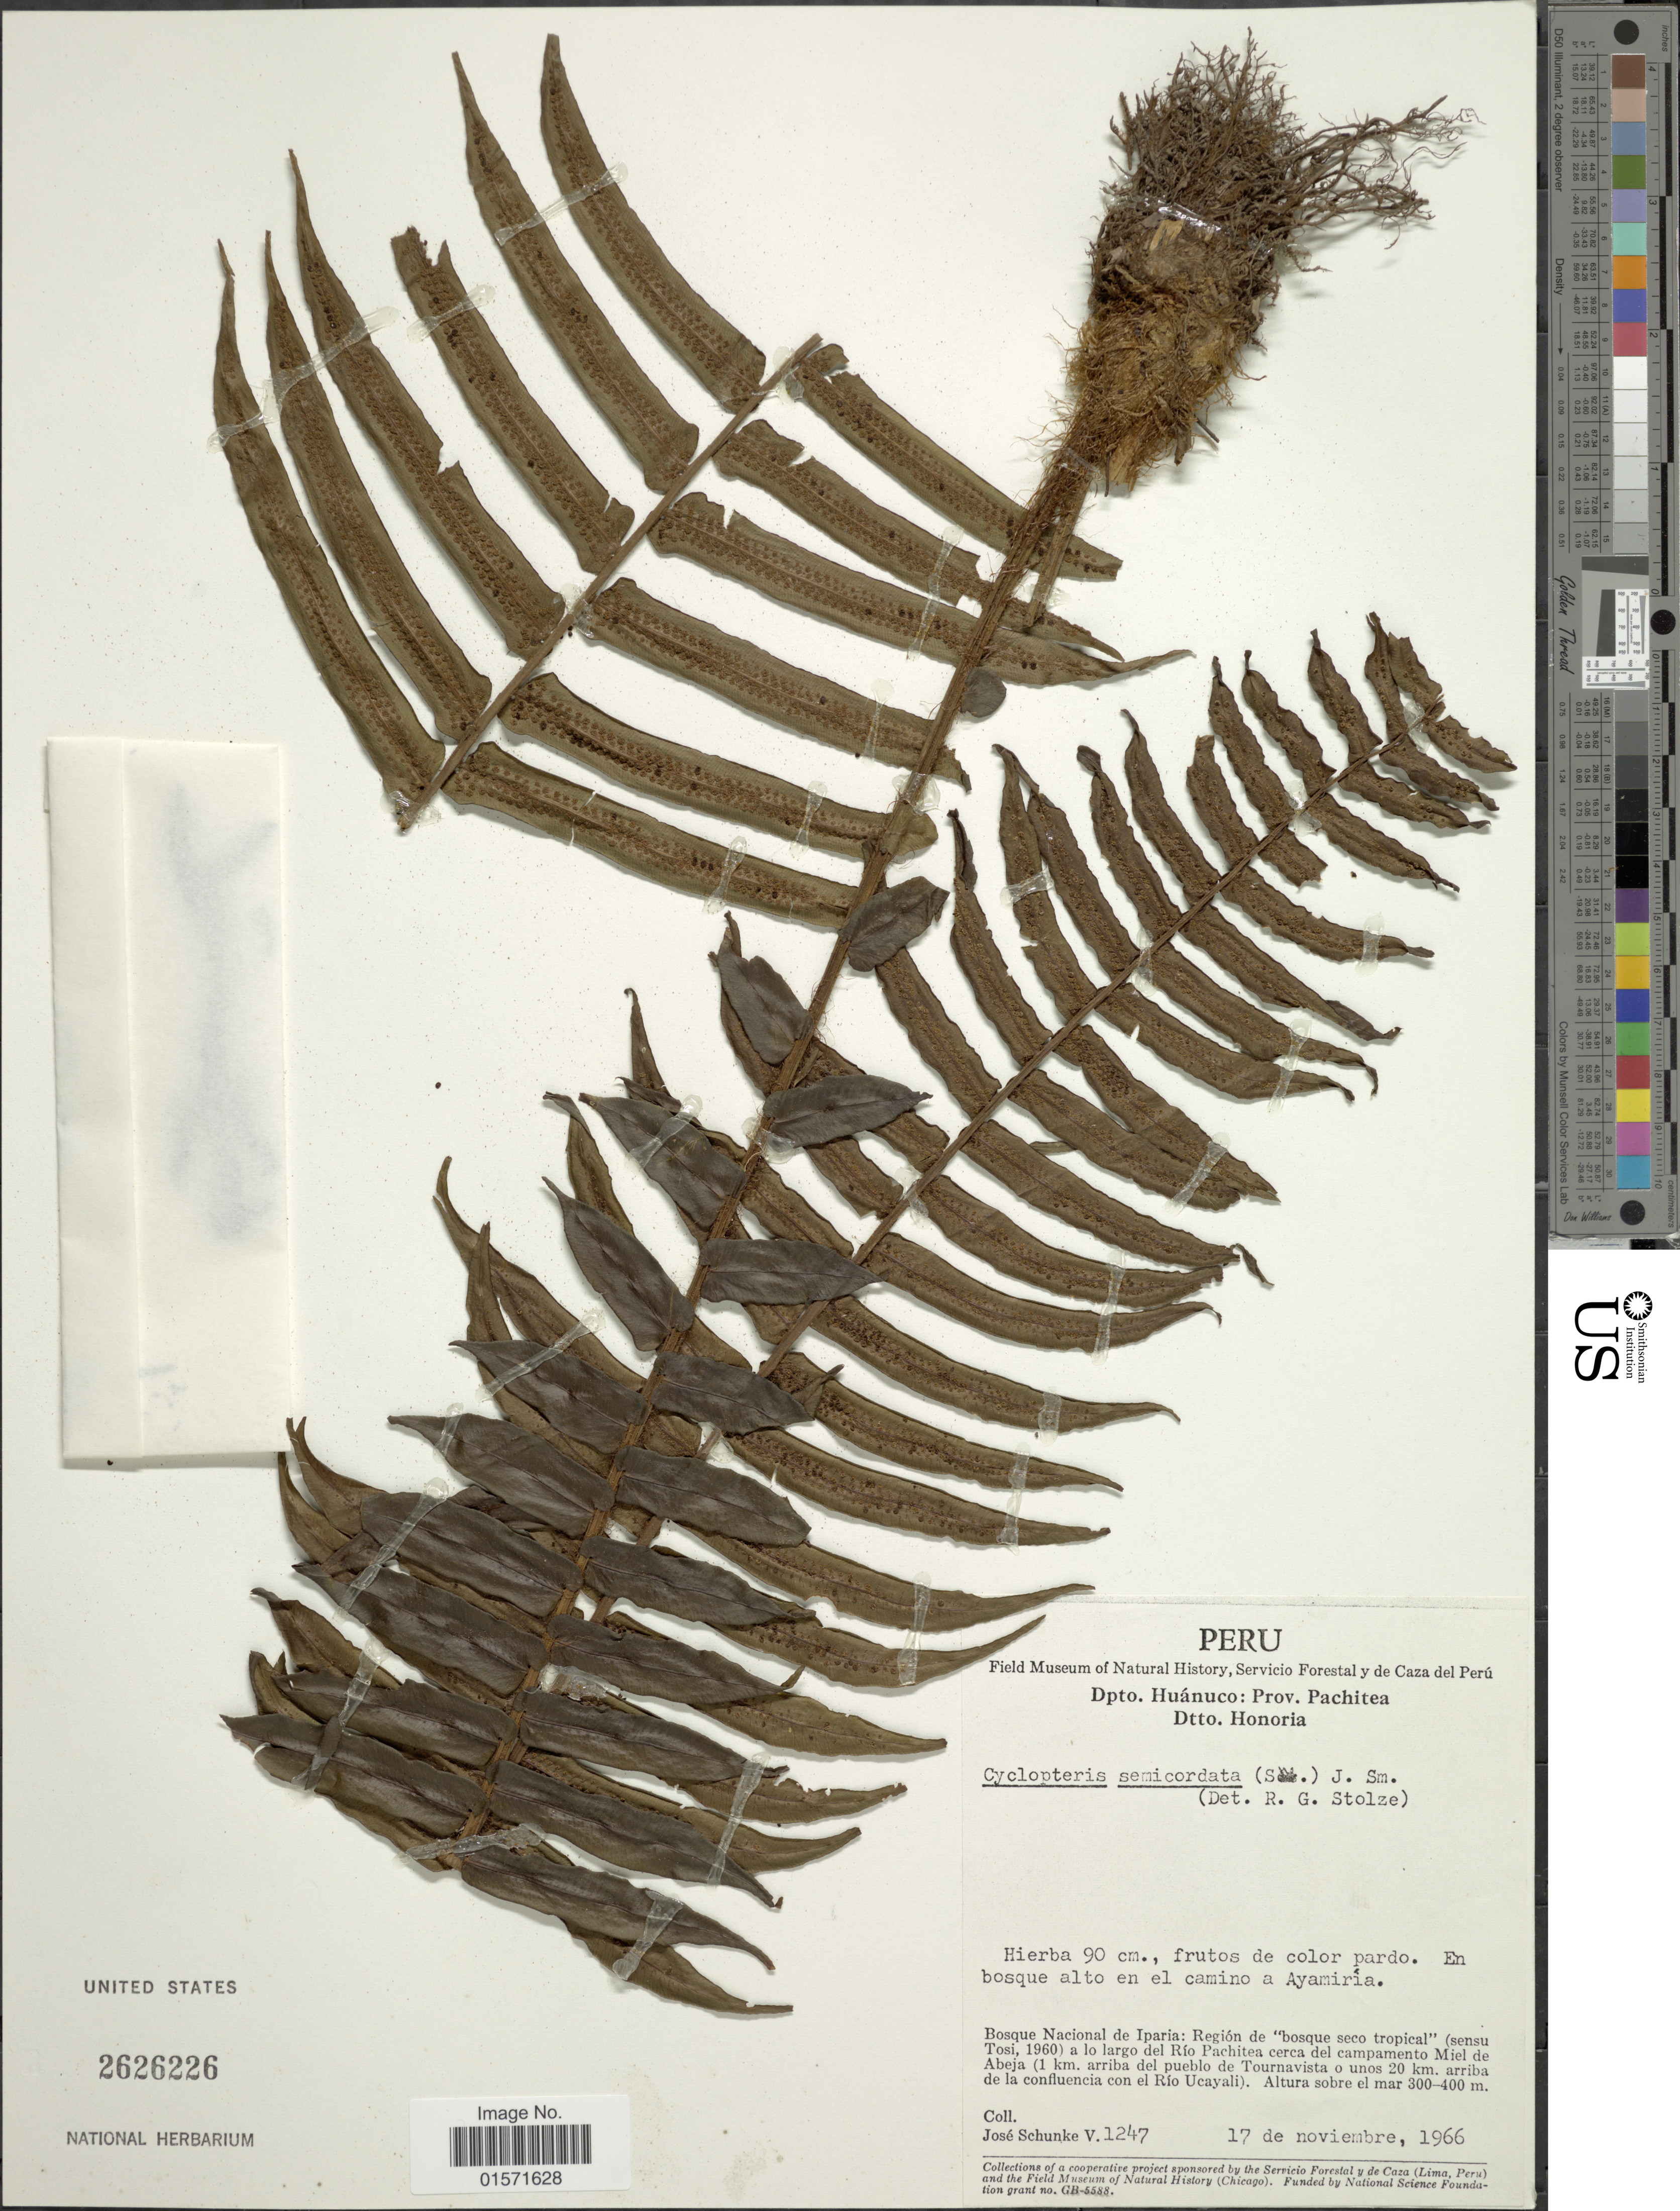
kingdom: Plantae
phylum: Tracheophyta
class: Polypodiopsida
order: Polypodiales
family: Lomariopsidaceae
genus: Cyclopeltis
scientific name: Cyclopeltis semicordata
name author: (Sw.) J. Sm.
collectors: J. Schunke Vigo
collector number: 1247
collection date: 1966-11-17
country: Peru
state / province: Huánuco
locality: Dpto Huanuco: Prov. Pachitea. Dtto. Honoria. Bosque Nacional de Iparia: Region de bosque seco tropical (sensu Tosi, 1960) a lo largo del Rio Rio Pachitea cerca del campamento Miel de Abeja (1 km arriba del pueblo de Tournavista o unos 20 km. arriba de la confluencia con el Rio Ucayali)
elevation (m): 300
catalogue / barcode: US 2626226